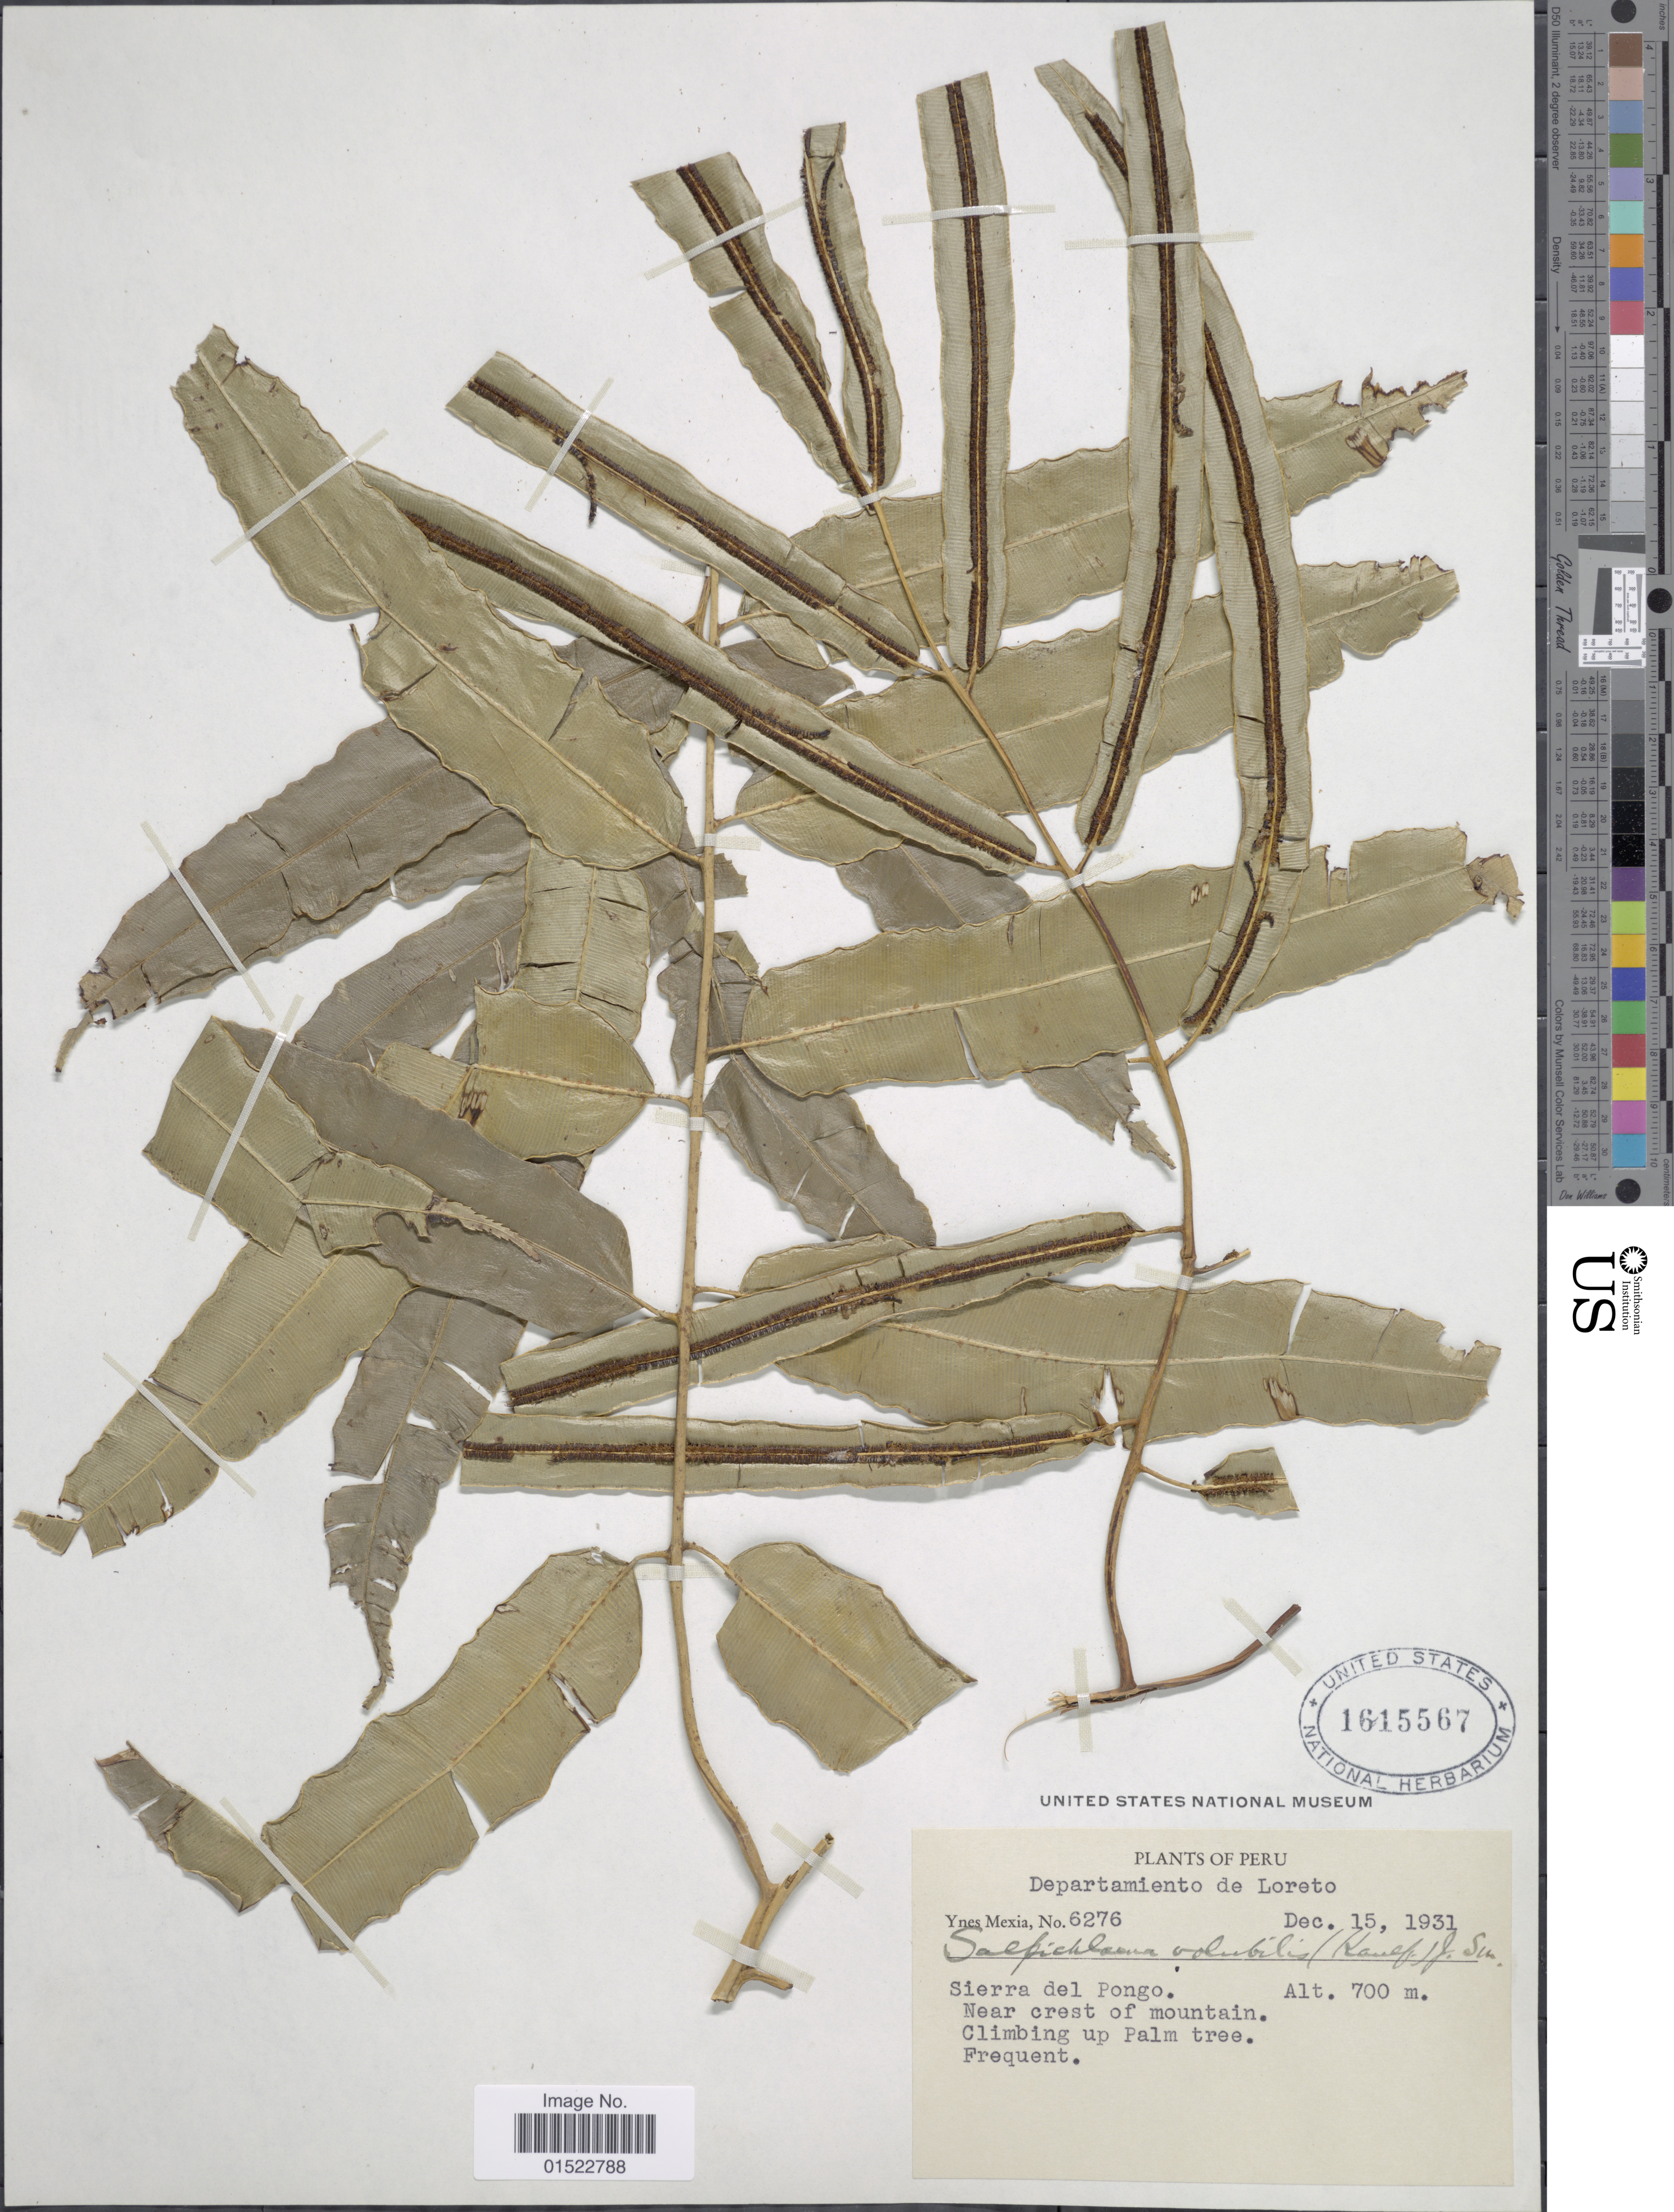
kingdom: Plantae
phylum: Tracheophyta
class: Polypodiopsida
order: Polypodiales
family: Blechnaceae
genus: Salpichlaena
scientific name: Salpichlaena volubilis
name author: (Kaulf.) J. Sm.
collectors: Y. Mexia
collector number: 6276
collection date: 1931-12-15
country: Peru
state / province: Loreto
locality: Departamiento de Loreto, Sierra del Pongo, Near Crest of Mountain, Climbing up Palm tree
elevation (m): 700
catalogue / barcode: US 1615567